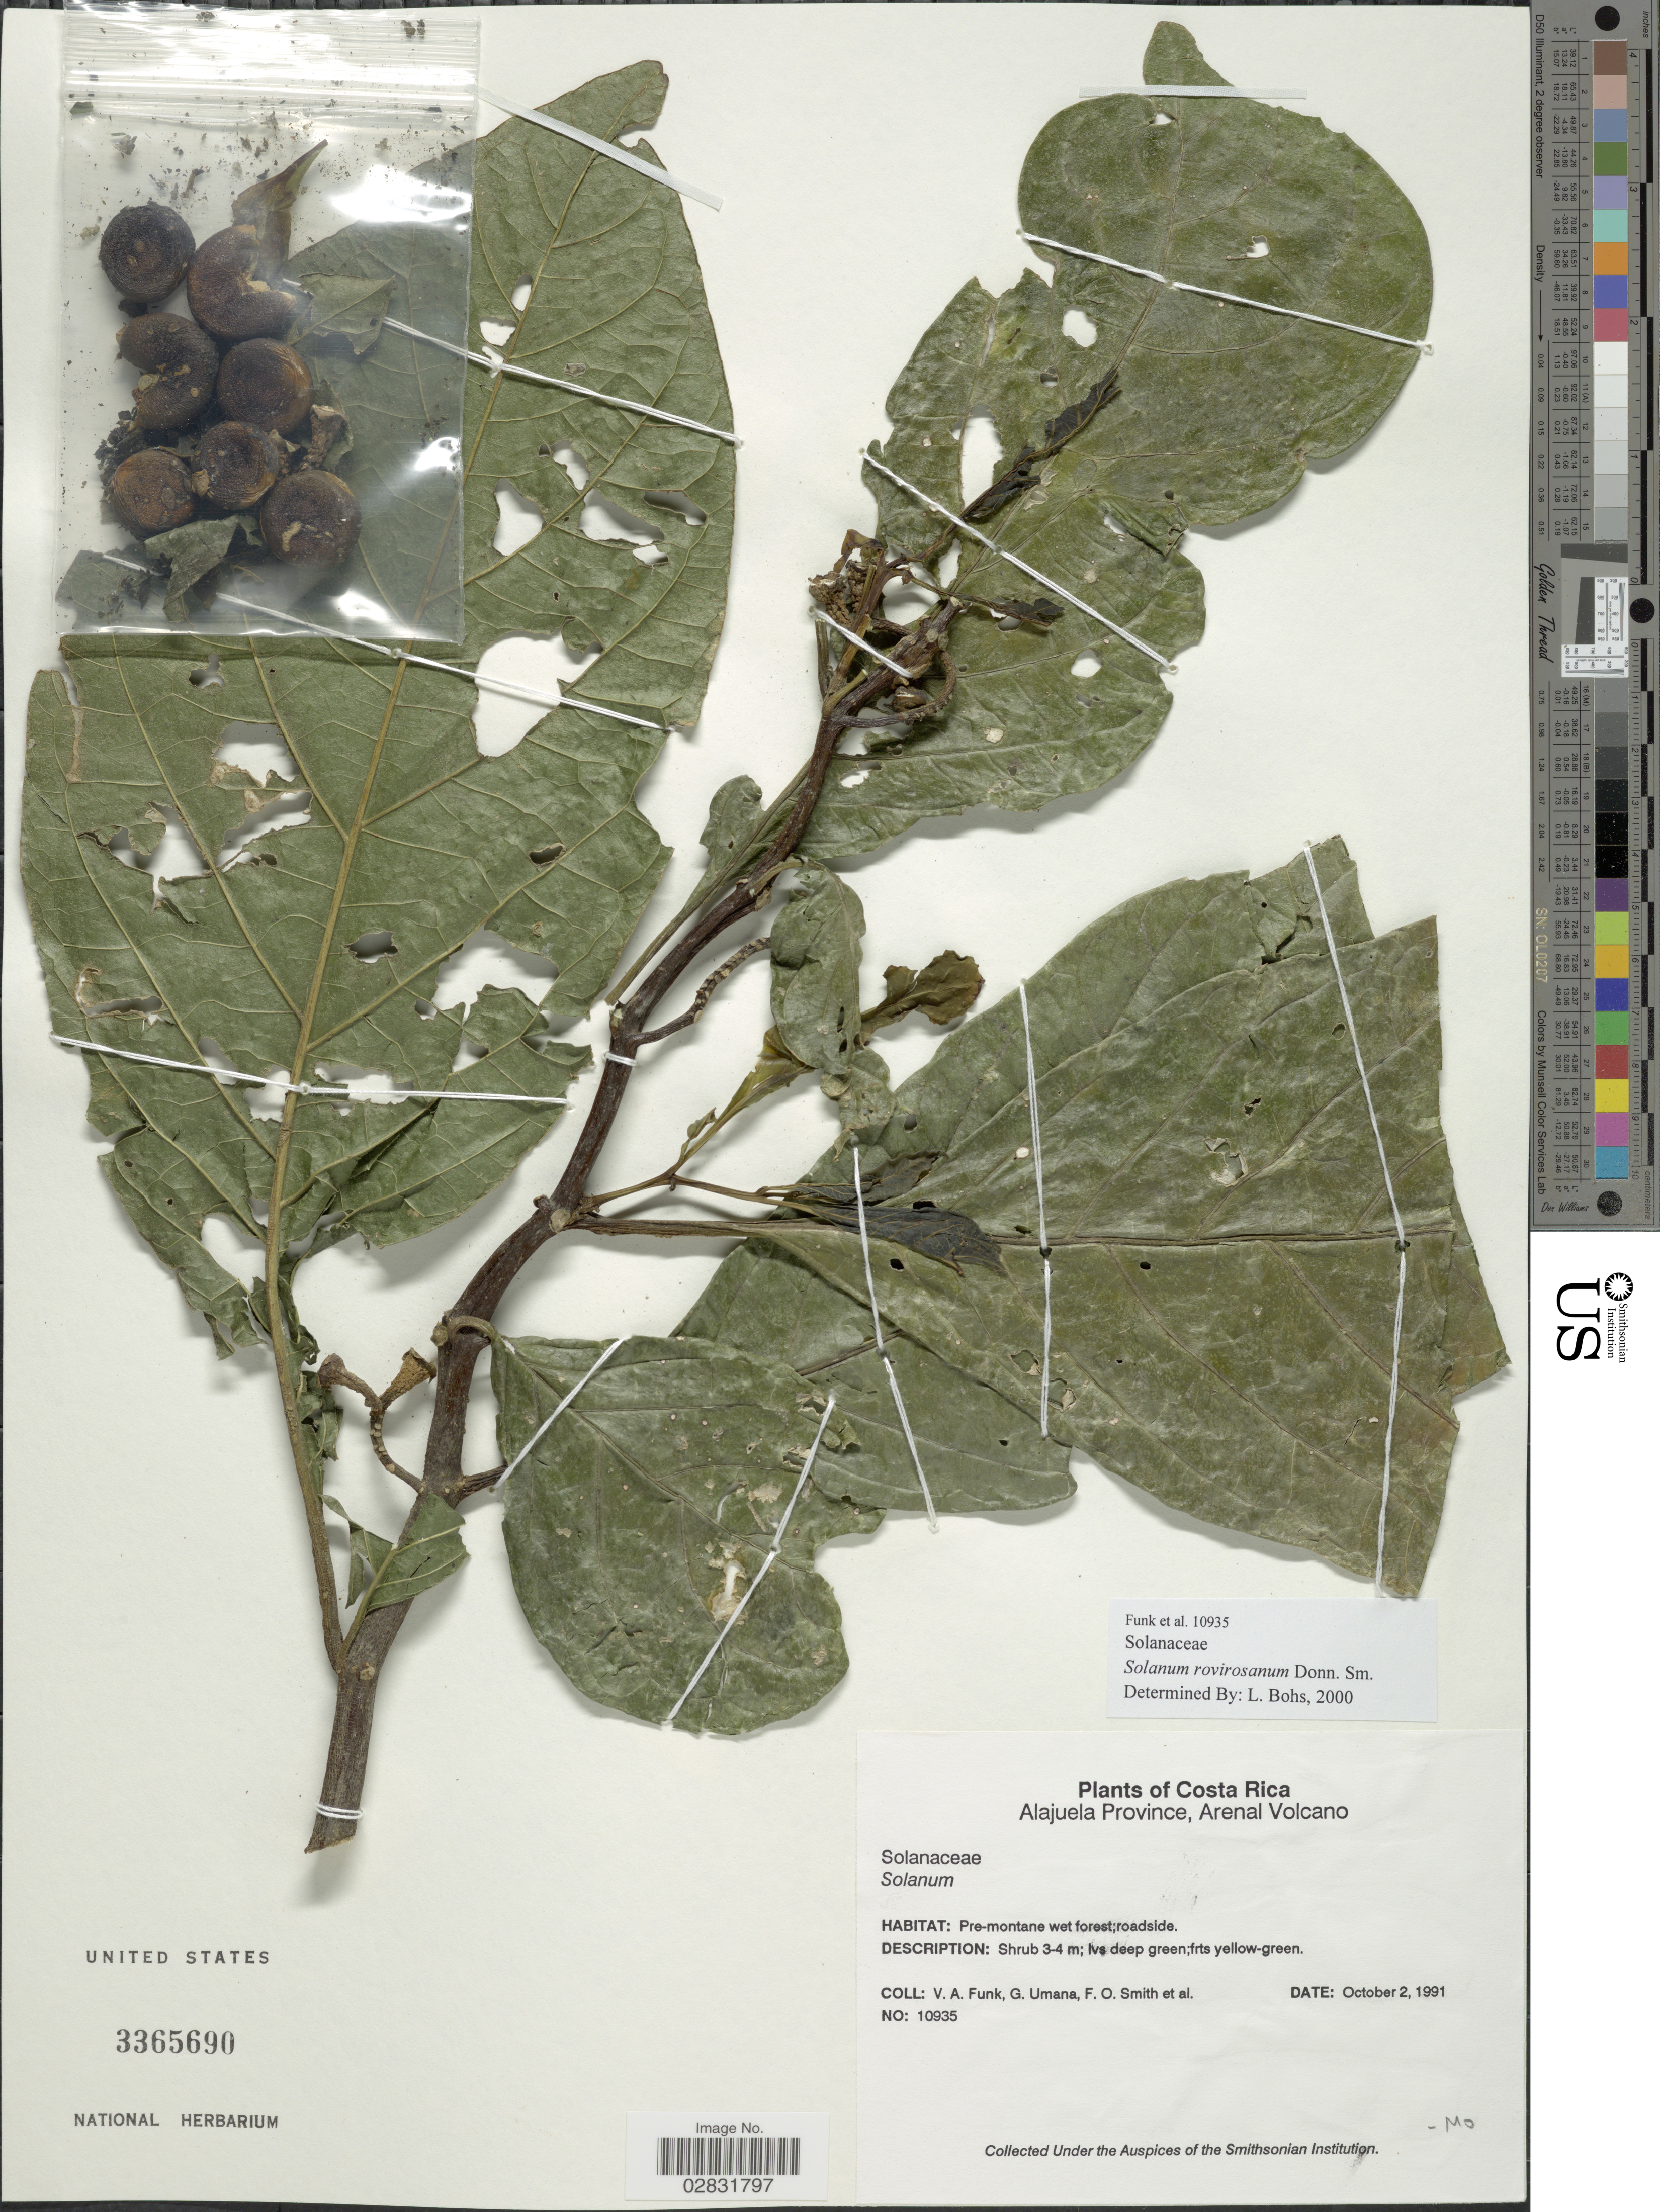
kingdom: Plantae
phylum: Tracheophyta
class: Magnoliopsida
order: Solanales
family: Solanaceae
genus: Solanum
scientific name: Solanum rovirosanum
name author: Donn. Sm.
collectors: V. Funk, G. Umana, F. Smith & et al.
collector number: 10935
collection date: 1991-10-02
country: Costa Rica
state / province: Alajuela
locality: Arenal Volcano.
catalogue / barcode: US 3365690